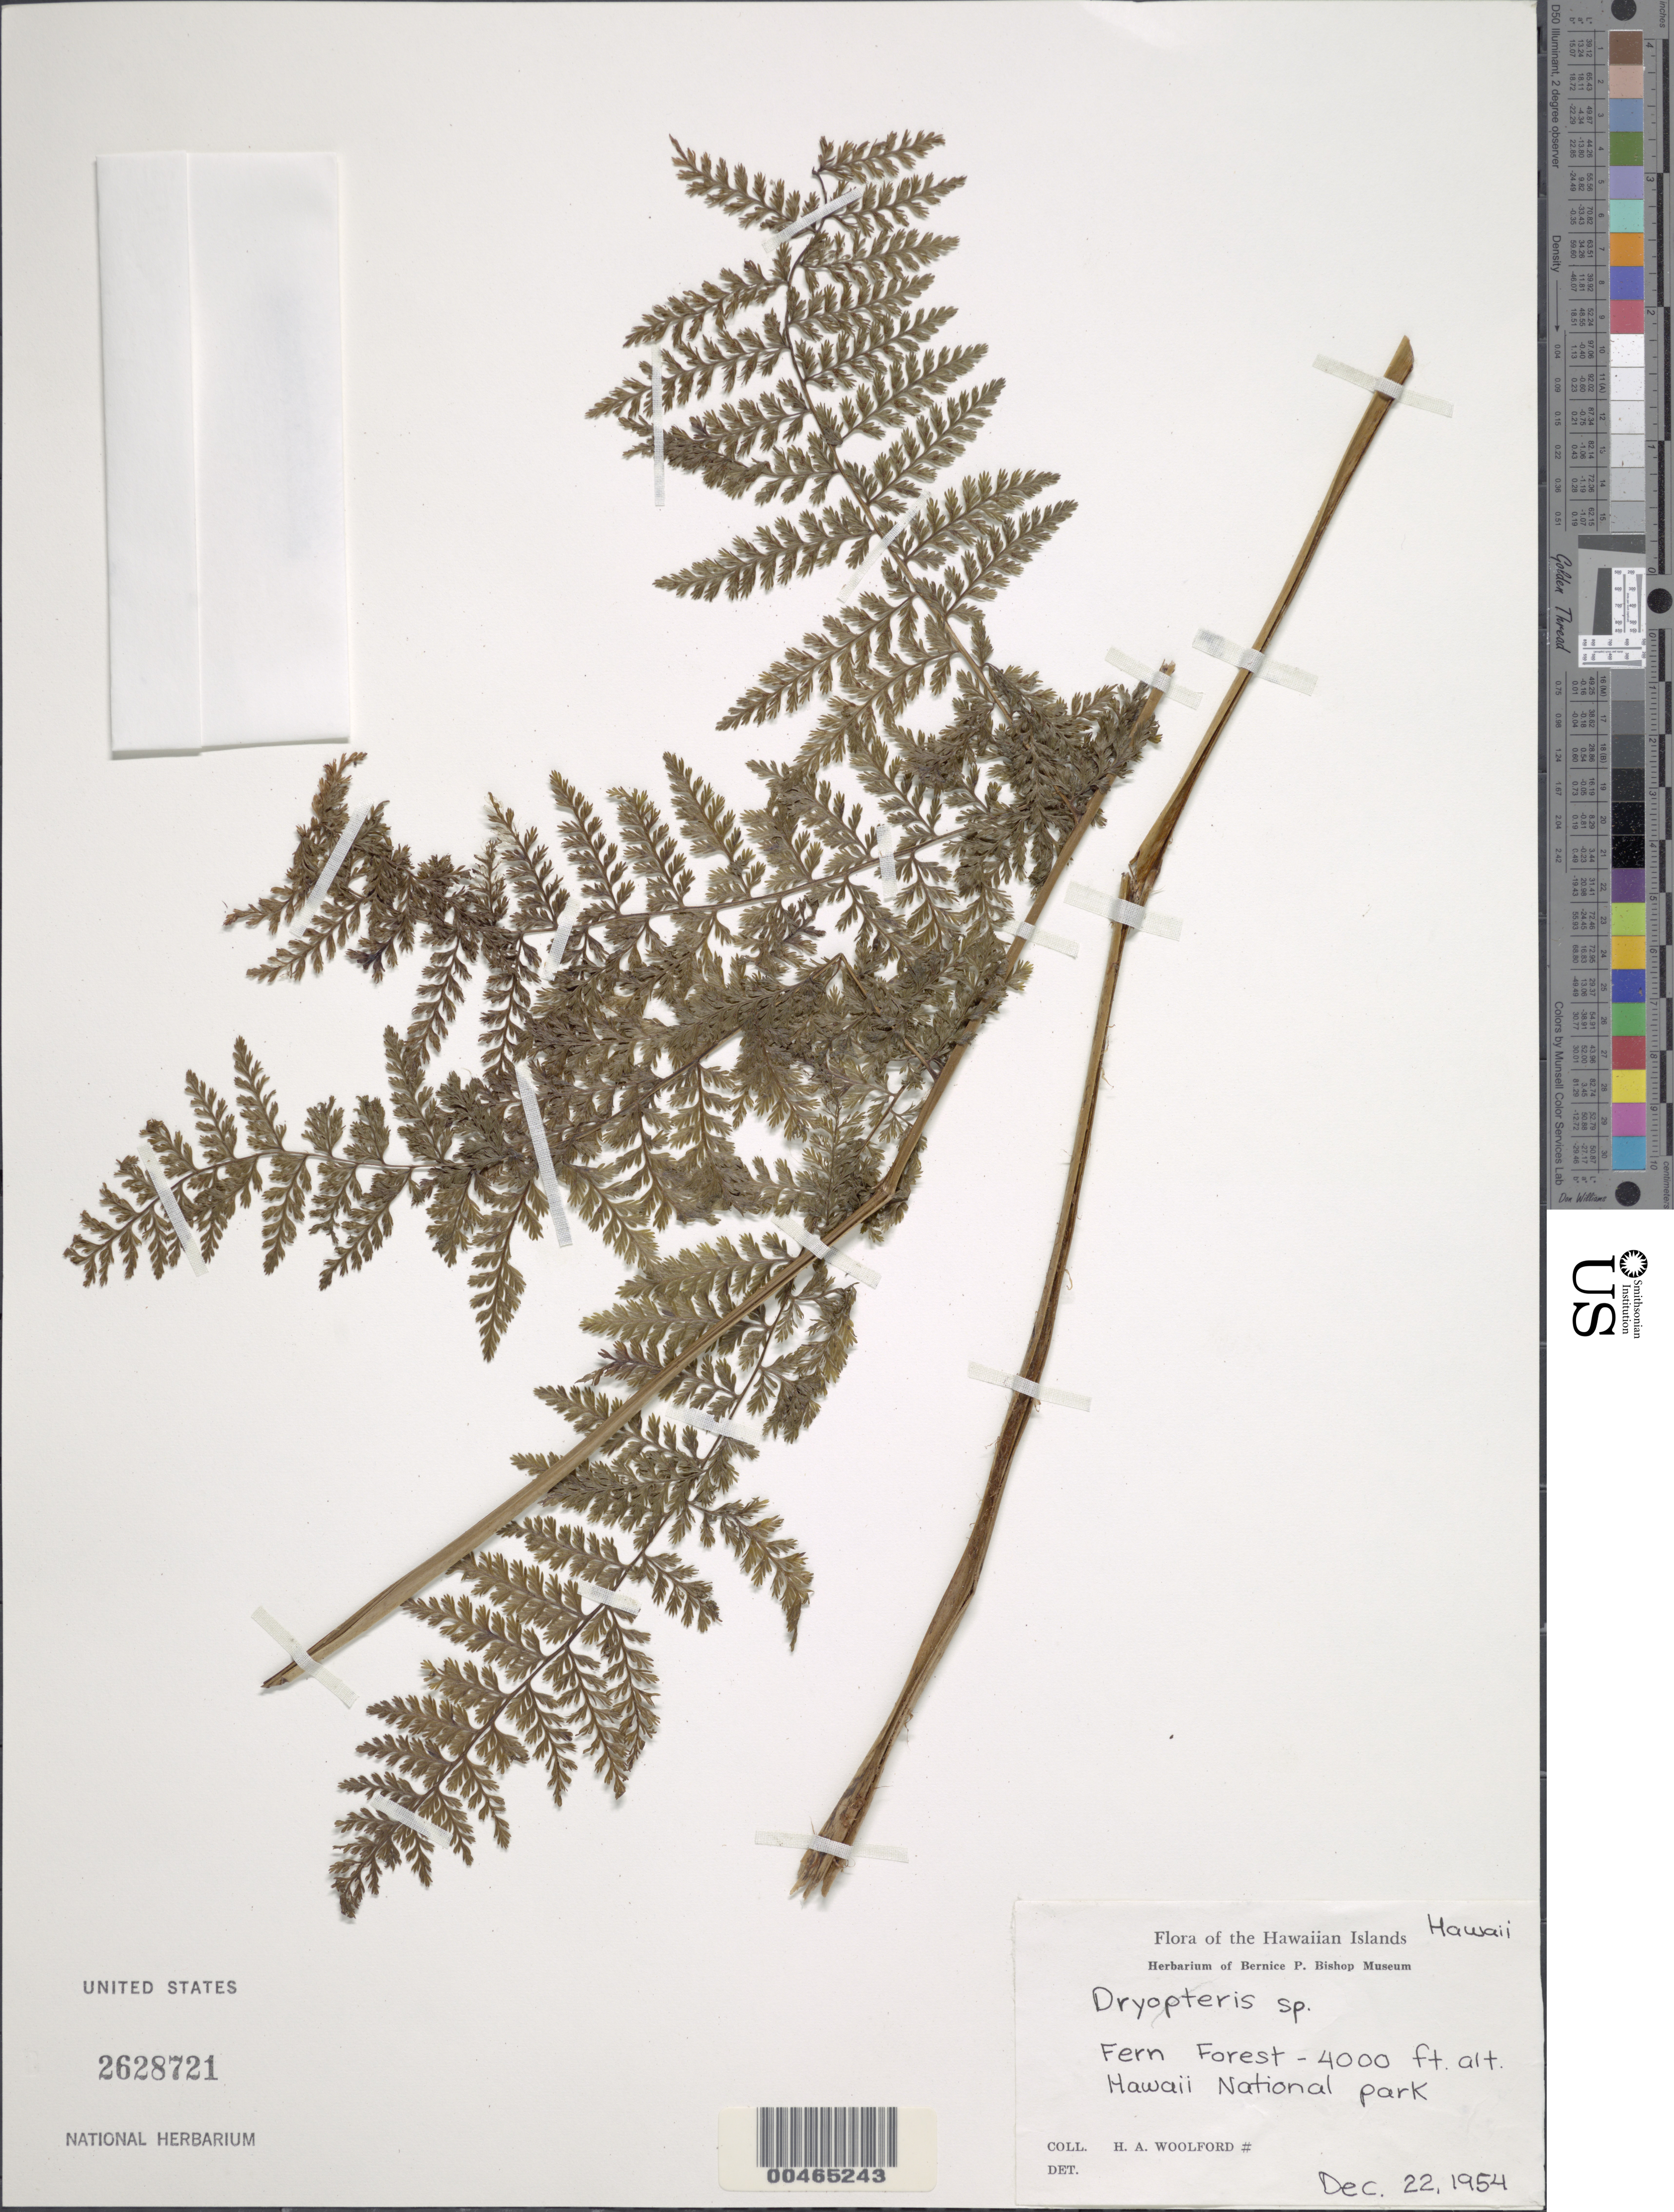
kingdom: Plantae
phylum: Tracheophyta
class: Polypodiopsida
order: Polypodiales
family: Athyriaceae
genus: Athyrium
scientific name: Athyrium microphyllum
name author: (Sm.) Alston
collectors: H. Woolford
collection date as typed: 22 Dec 1954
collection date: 1954-12-22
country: United States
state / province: Hawaii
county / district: Hawaii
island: Hawaii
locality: Fern Forest, Hawaii National Park, Hawaii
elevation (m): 1219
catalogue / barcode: US 2628721